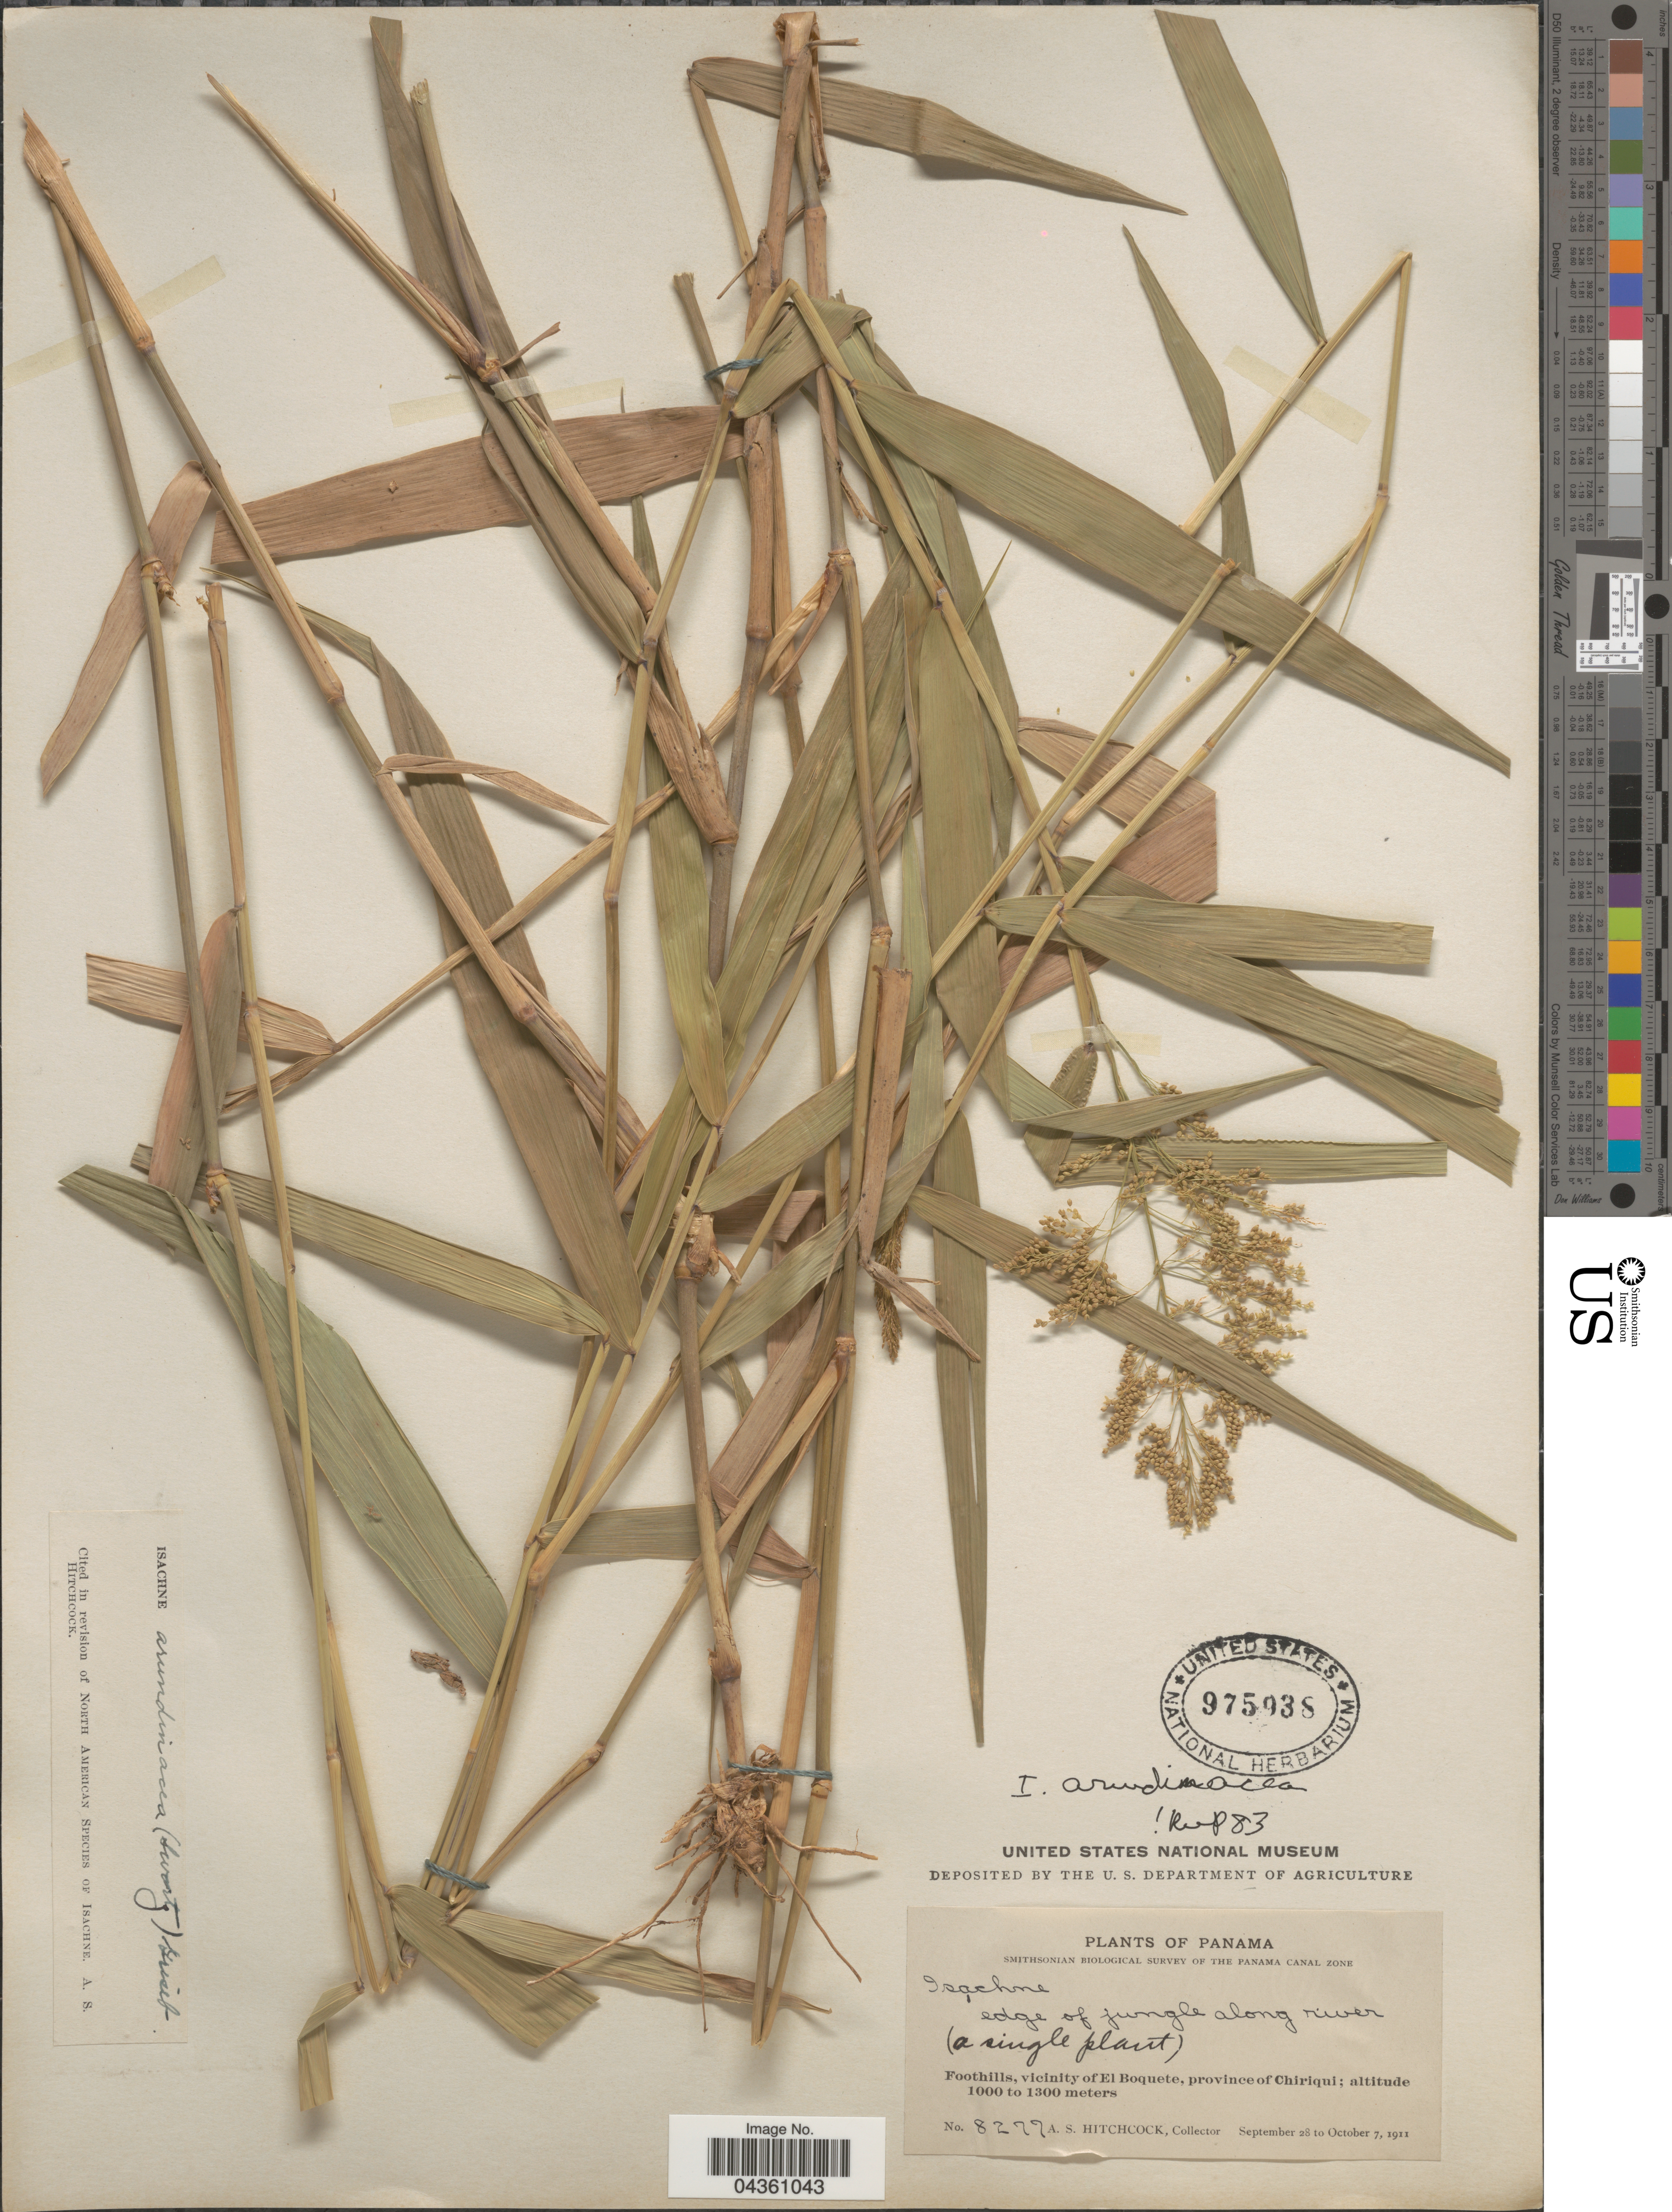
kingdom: Plantae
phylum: Tracheophyta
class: Liliopsida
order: Poales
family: Poaceae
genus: Isachne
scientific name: Isachne arundinacea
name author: (Sw.) Griseb.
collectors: A. S. Hitchcock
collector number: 8277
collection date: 1911-09-28/1911-10-07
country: Panama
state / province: Chiriqui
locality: Smithsonian Biological Survey of the Panama Canal Zone. Foothills, vicinity of El Boquete.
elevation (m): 1000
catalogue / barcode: US 975938